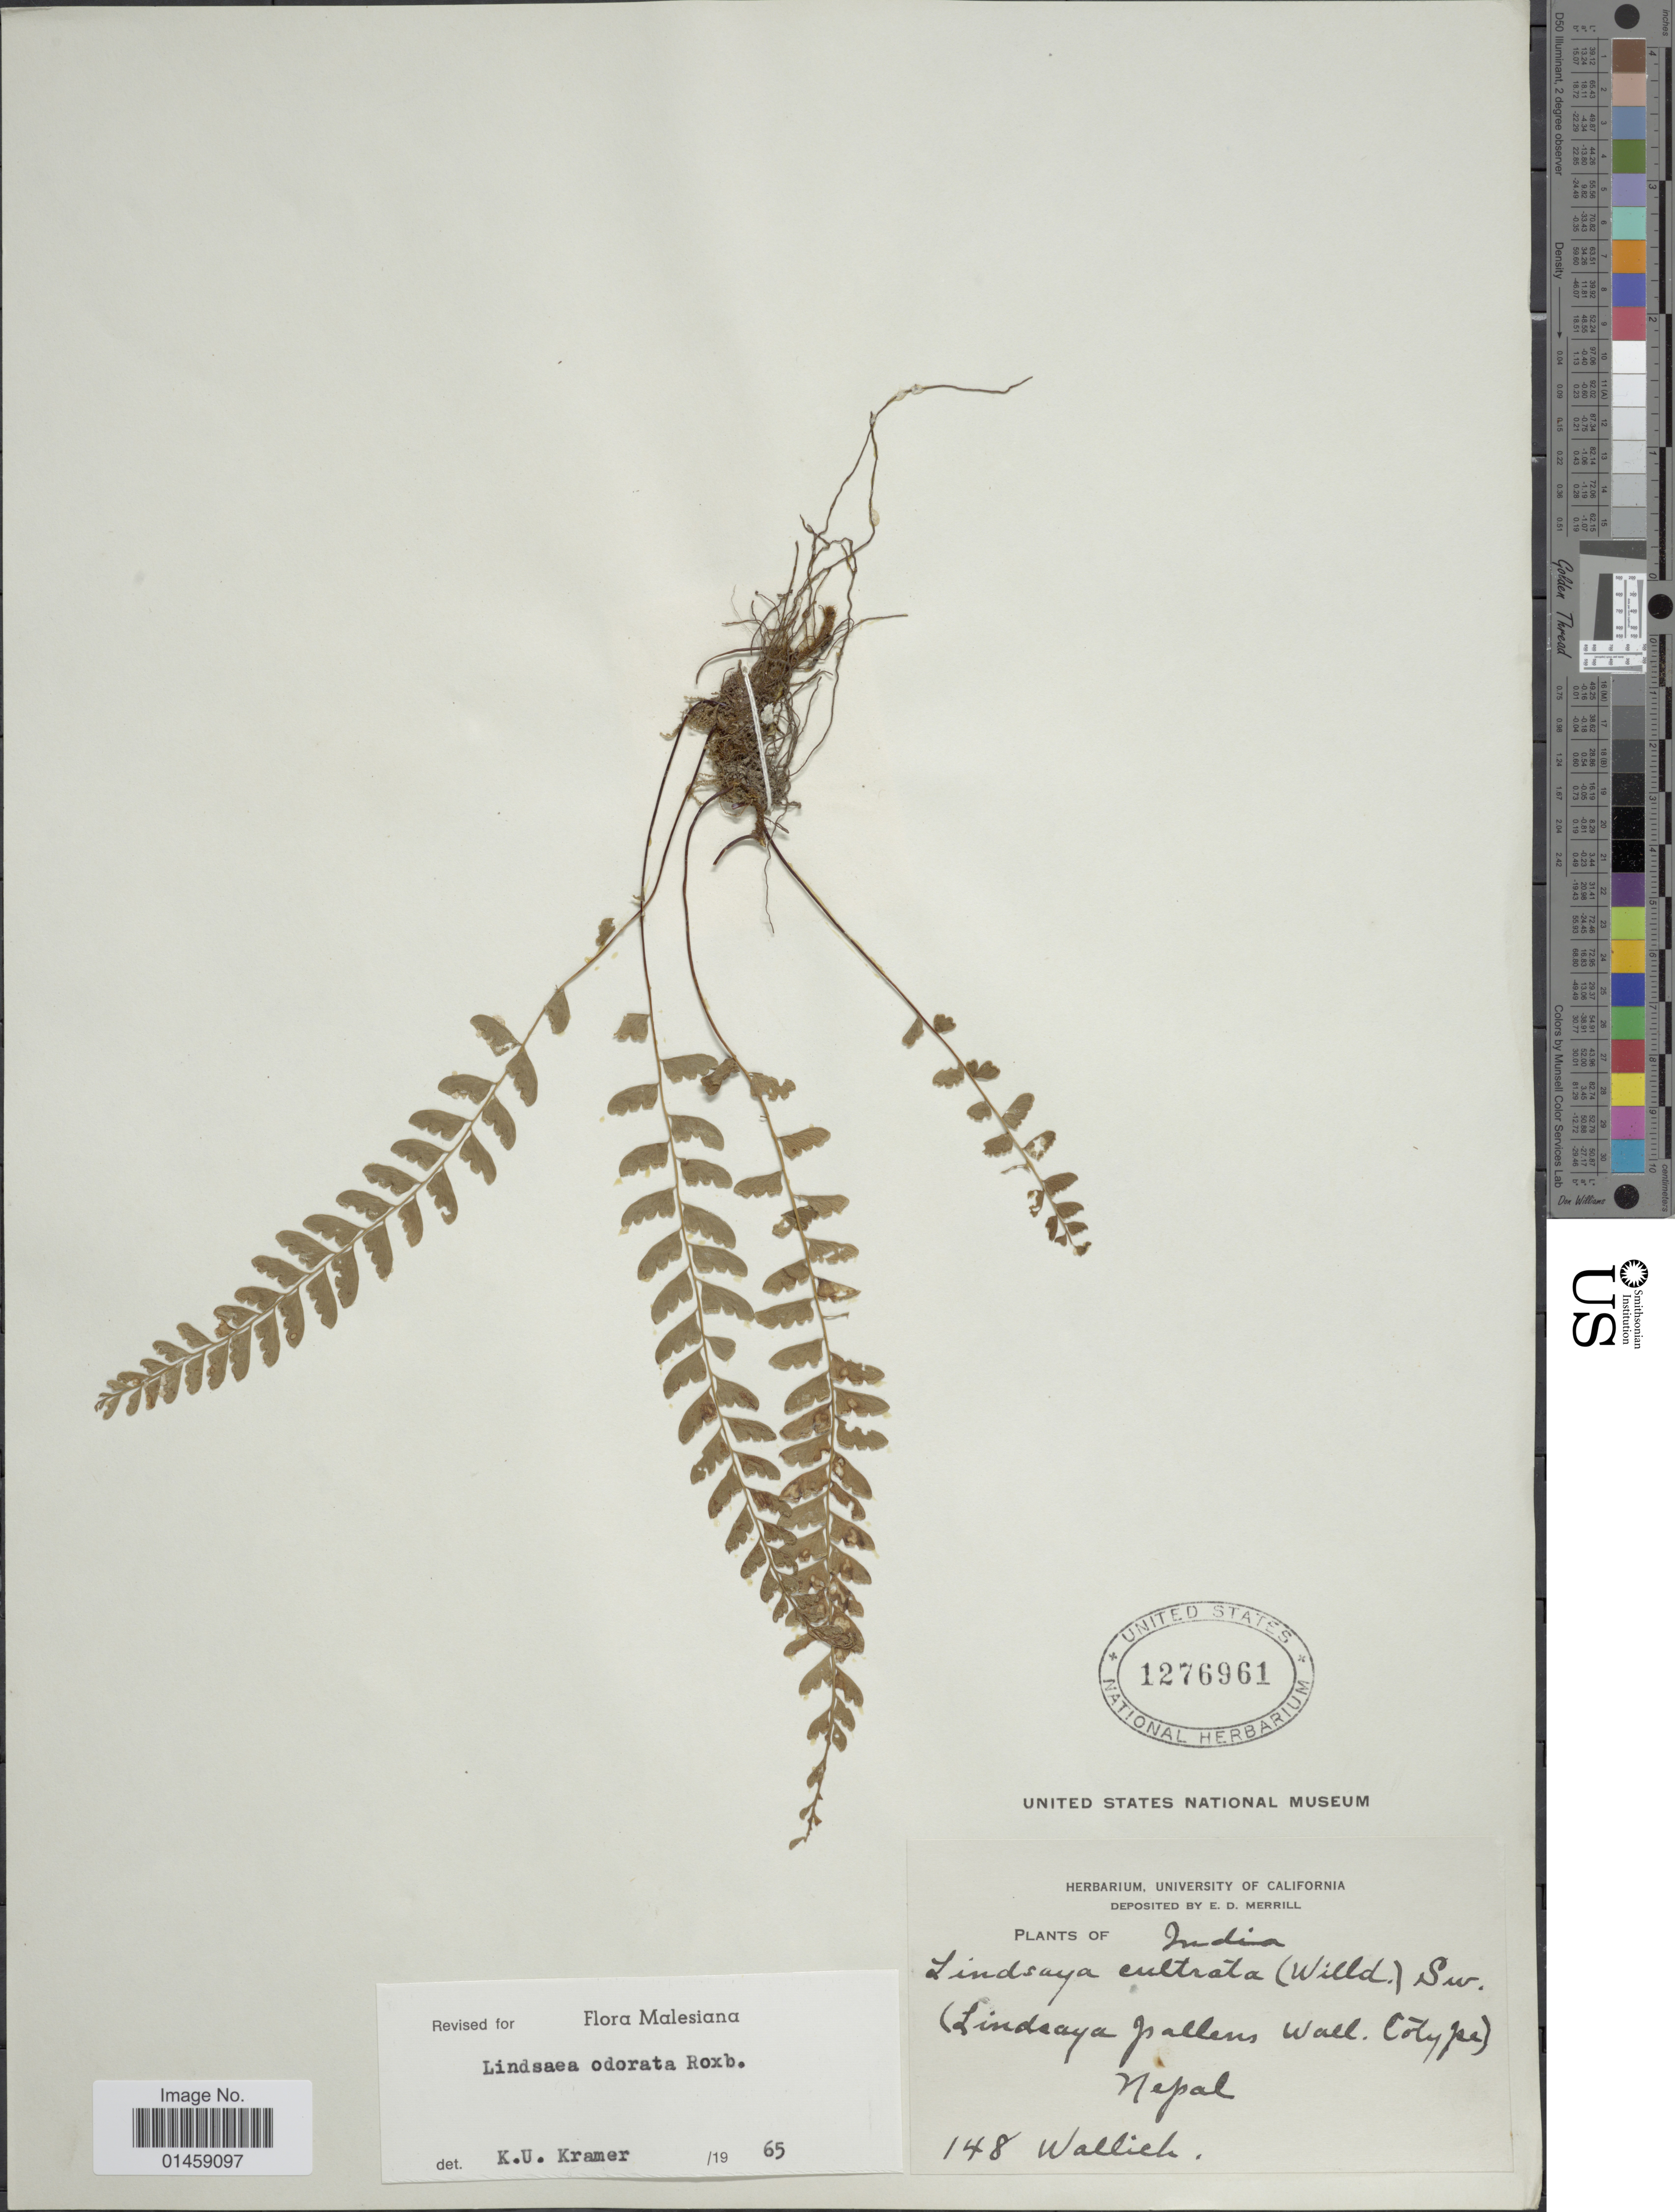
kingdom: Plantae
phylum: Tracheophyta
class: Polypodiopsida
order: Polypodiales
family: Lindsaeaceae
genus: Lindsaea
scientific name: Lindsaea odorata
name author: Roxb.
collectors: -- Wallich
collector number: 148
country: India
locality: Nepal.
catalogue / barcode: US 1276961